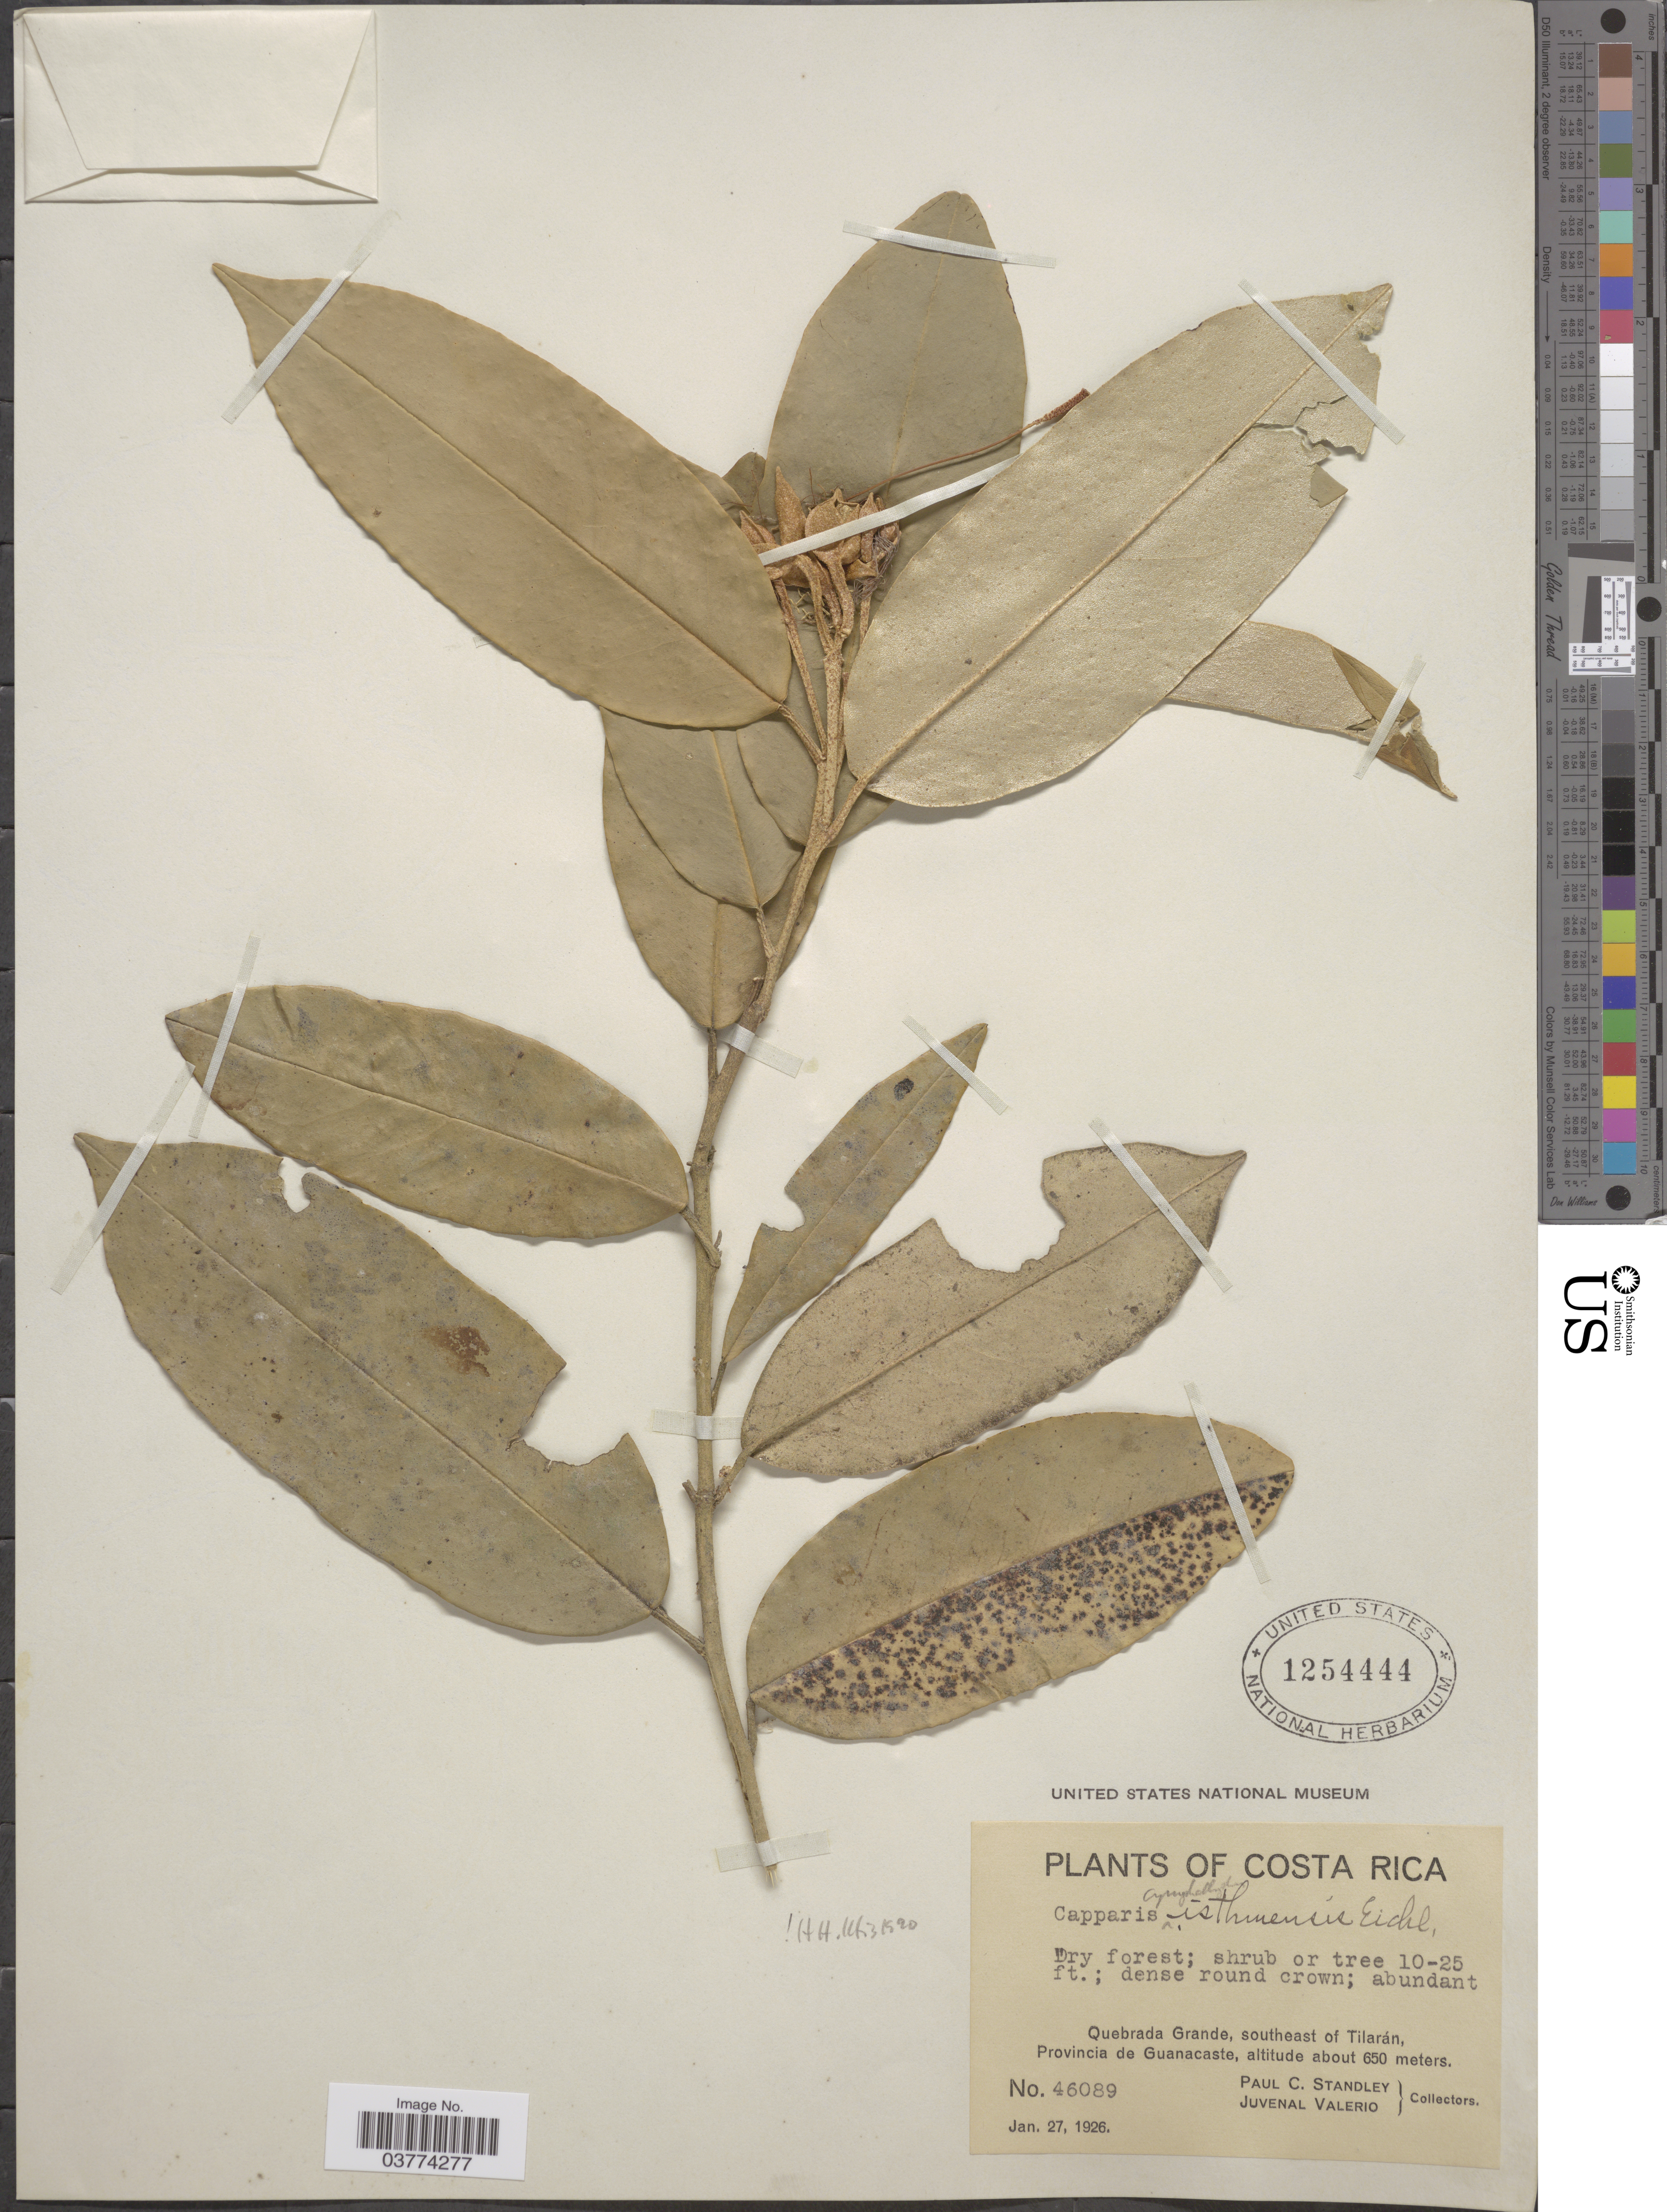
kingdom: Plantae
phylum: Tracheophyta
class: Magnoliopsida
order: Brassicales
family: Capparaceae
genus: Quadrella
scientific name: Quadrella isthmensis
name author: (Eichler) Hutch.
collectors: P. C. Standley & J. Valerio R.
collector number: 46089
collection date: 1926-01-27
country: Costa Rica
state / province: Guanacaste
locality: Quebrada Grande, southeast of Tilarán.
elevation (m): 650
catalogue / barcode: US 1254444